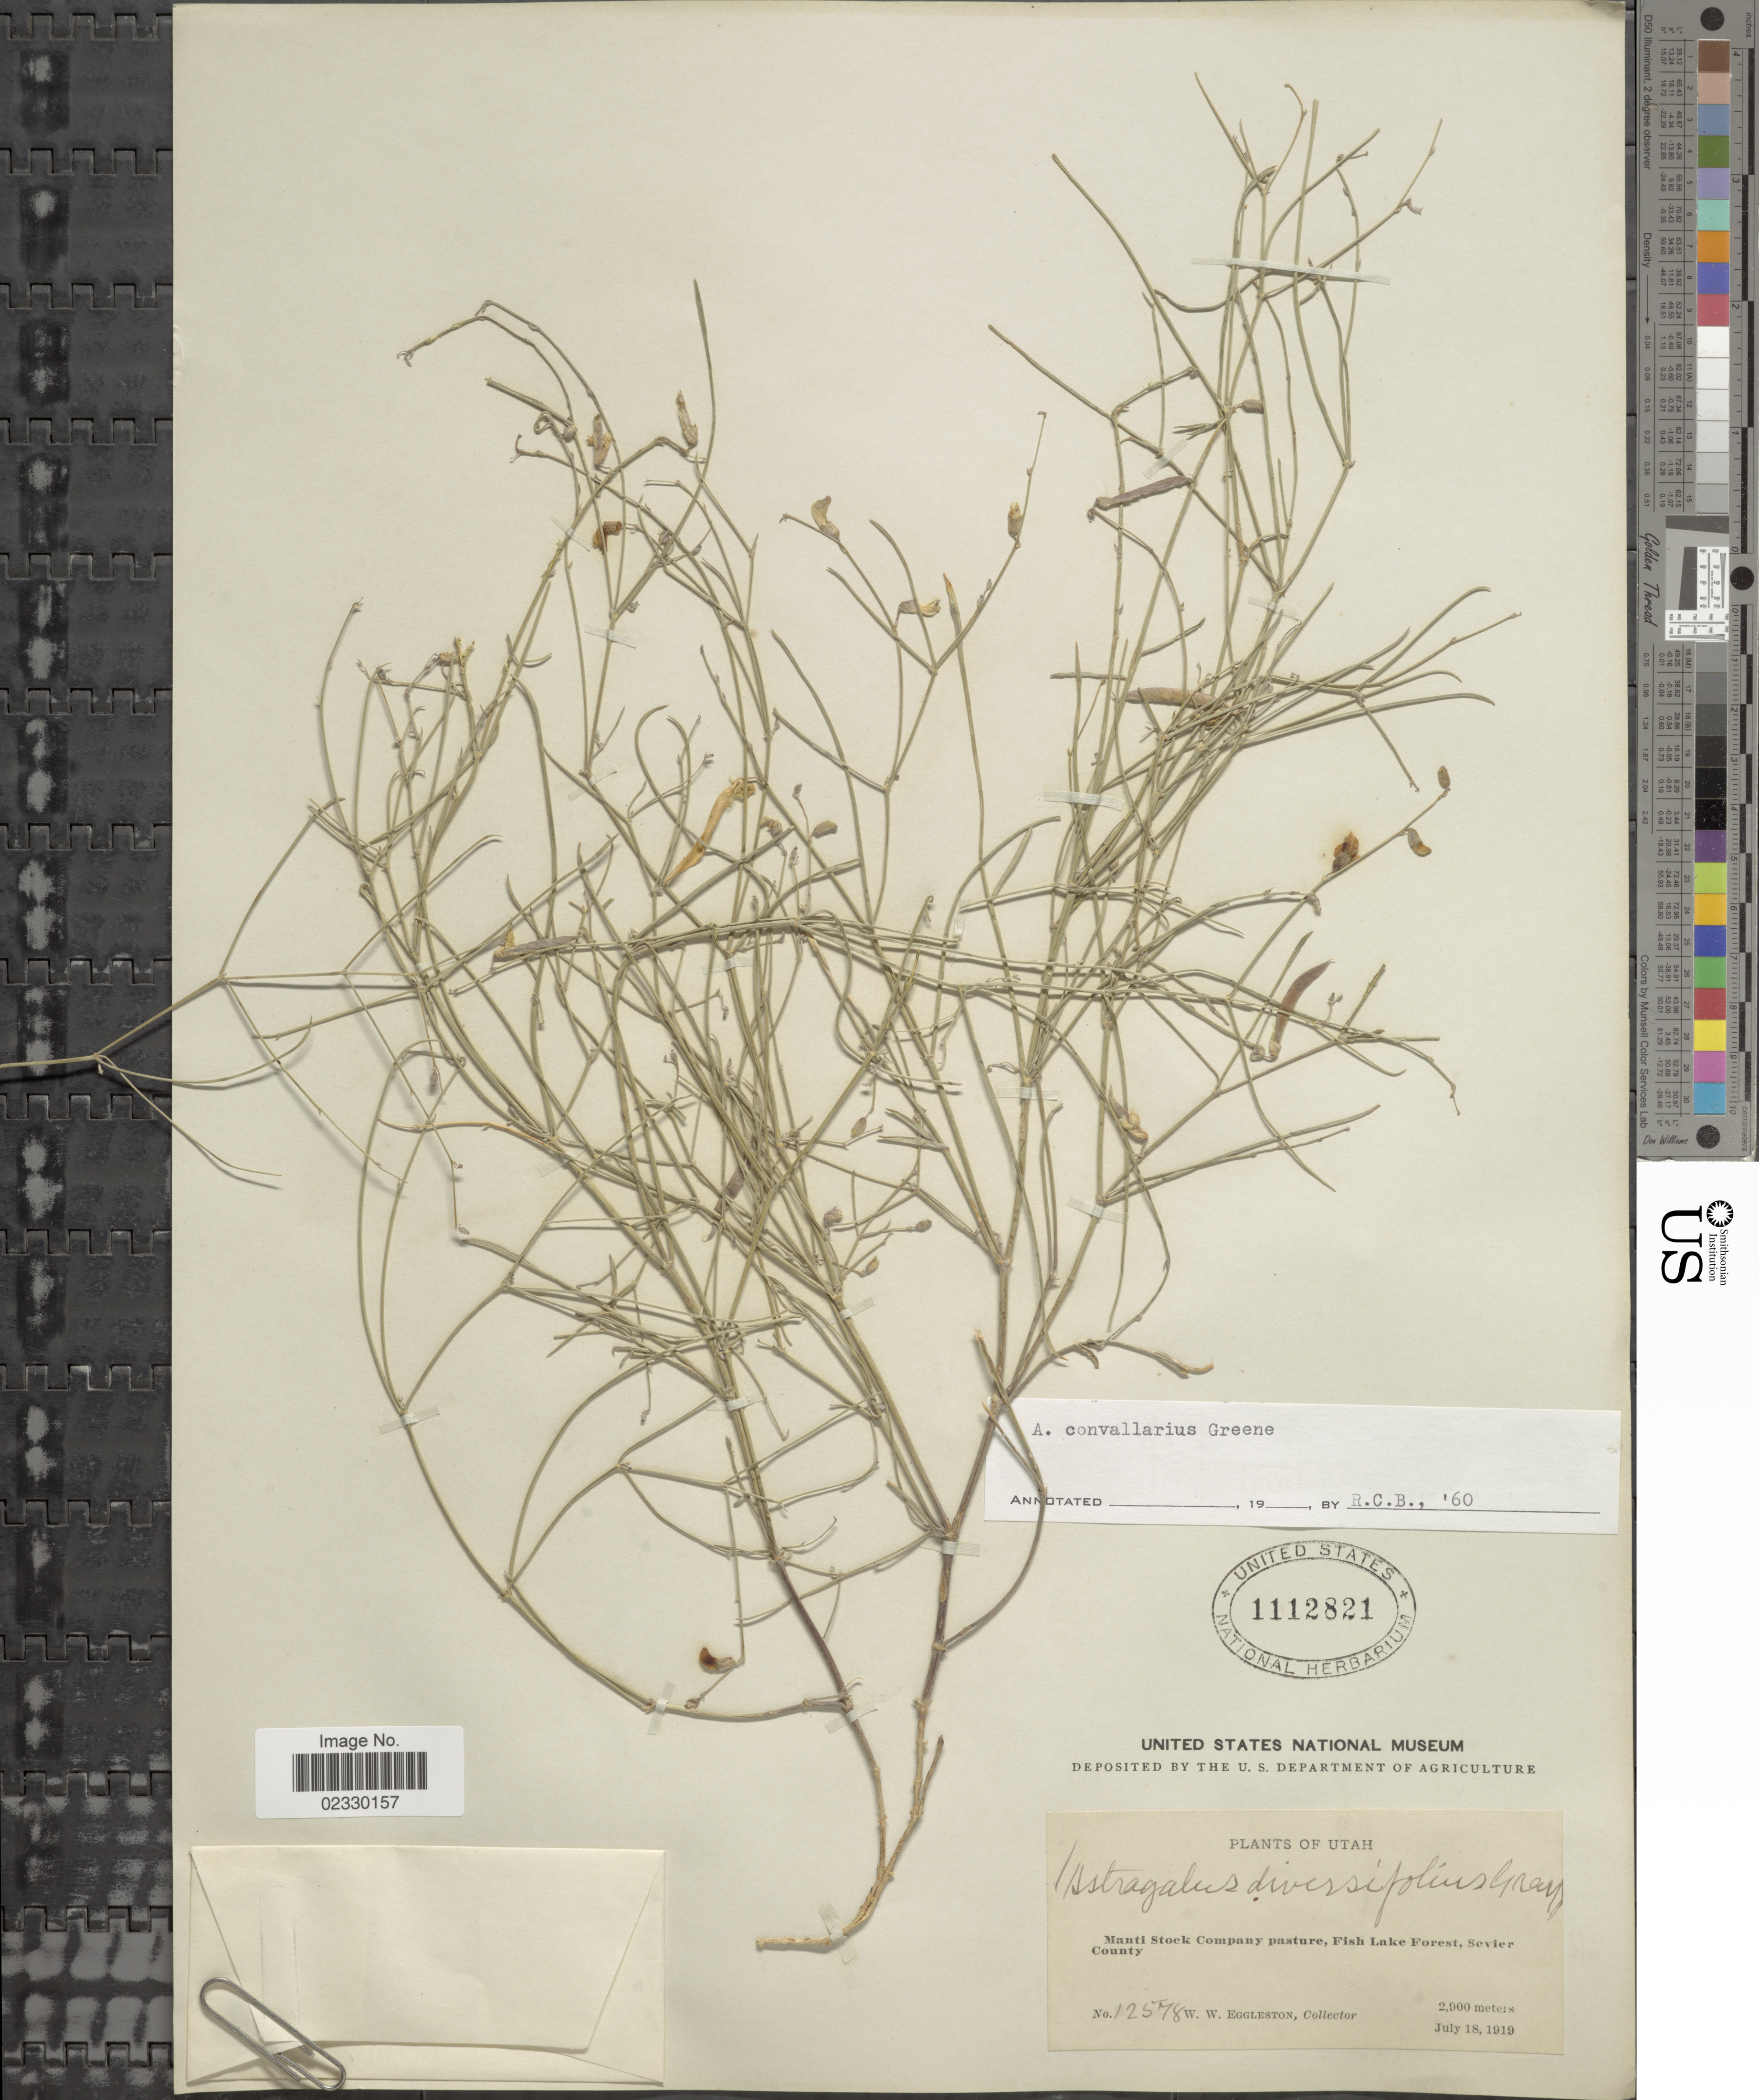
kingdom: Plantae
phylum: Tracheophyta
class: Magnoliopsida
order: Fabales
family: Fabaceae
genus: Astragalus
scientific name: Astragalus convallarius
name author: Greene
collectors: W. W. Eggleston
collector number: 12578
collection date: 1919-07-18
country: United States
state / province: Utah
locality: ,amti Stock Company pasture, Fish Lake Forest, Sevier County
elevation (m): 2900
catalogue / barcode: US 1112821